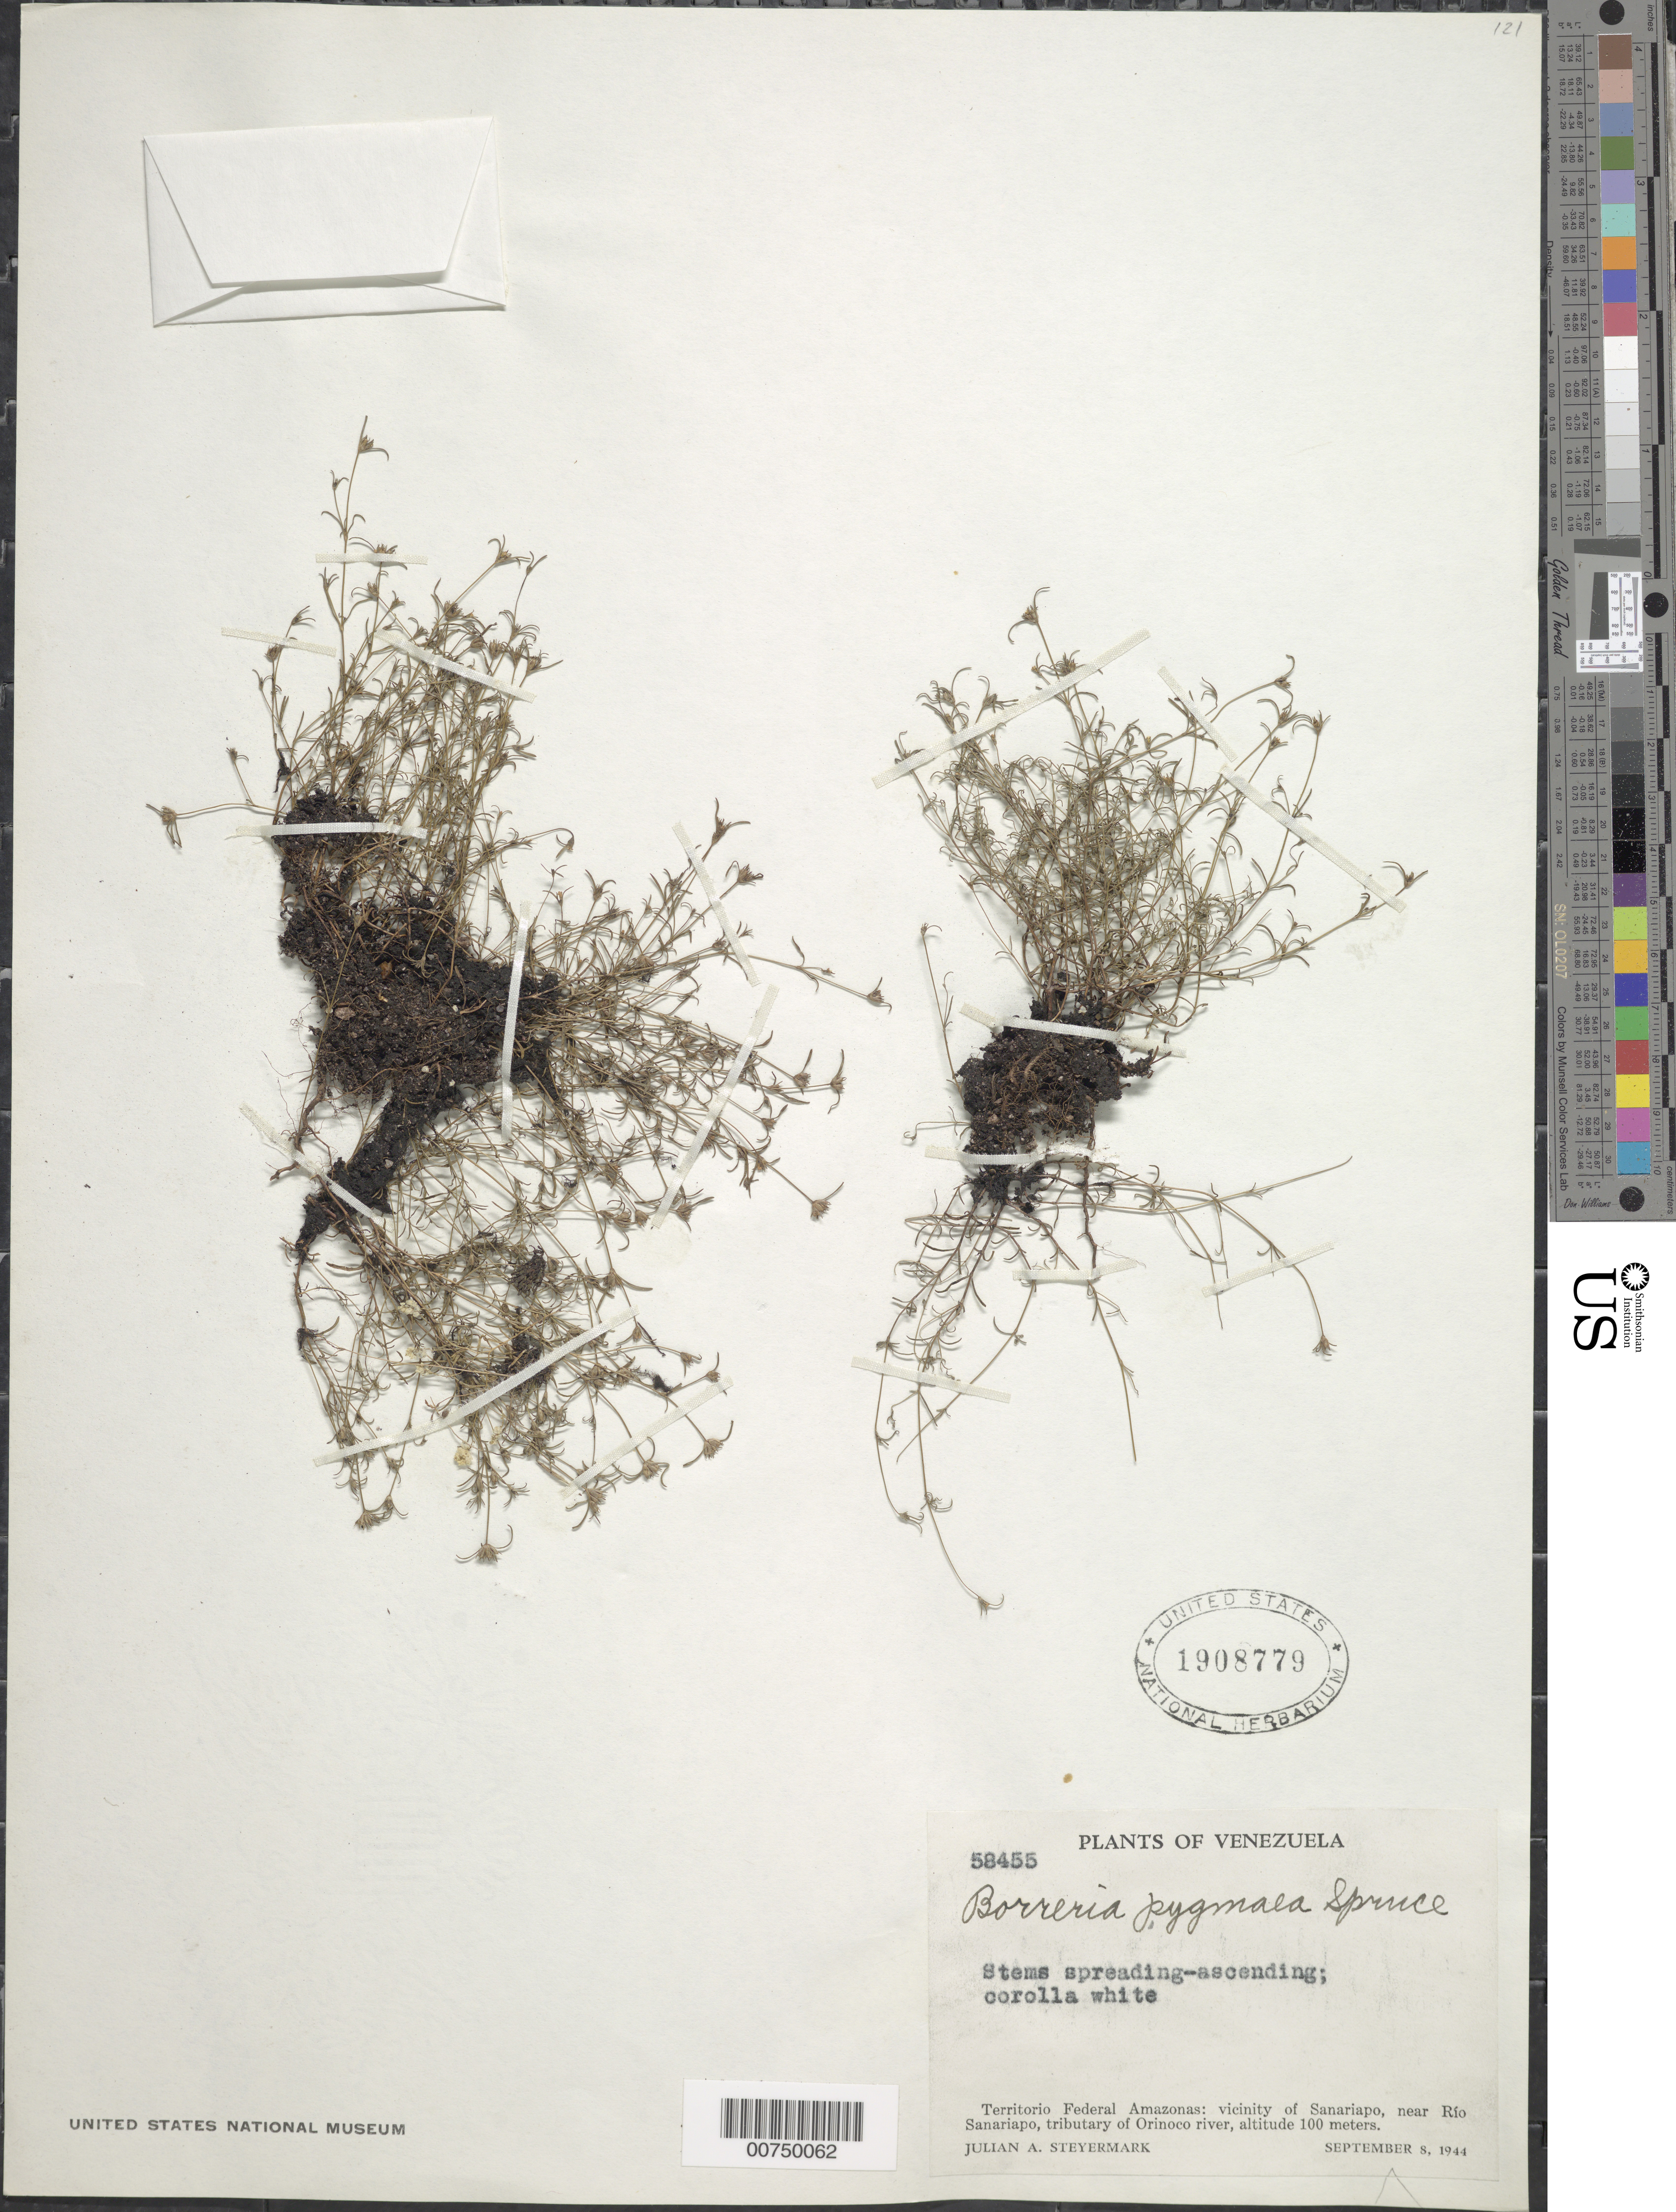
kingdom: Plantae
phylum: Tracheophyta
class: Magnoliopsida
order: Gentianales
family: Rubiaceae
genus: Borreria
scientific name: Borreria pygmaea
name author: Spruce ex K. Schum.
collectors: J. Steyermark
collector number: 58455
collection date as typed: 8-Sep-44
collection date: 1944-09-08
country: Venezuela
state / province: Amazonas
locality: Sanariapo, near Río Sanariapo (tributary of Orinoco R.)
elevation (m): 100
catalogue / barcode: US 1908779